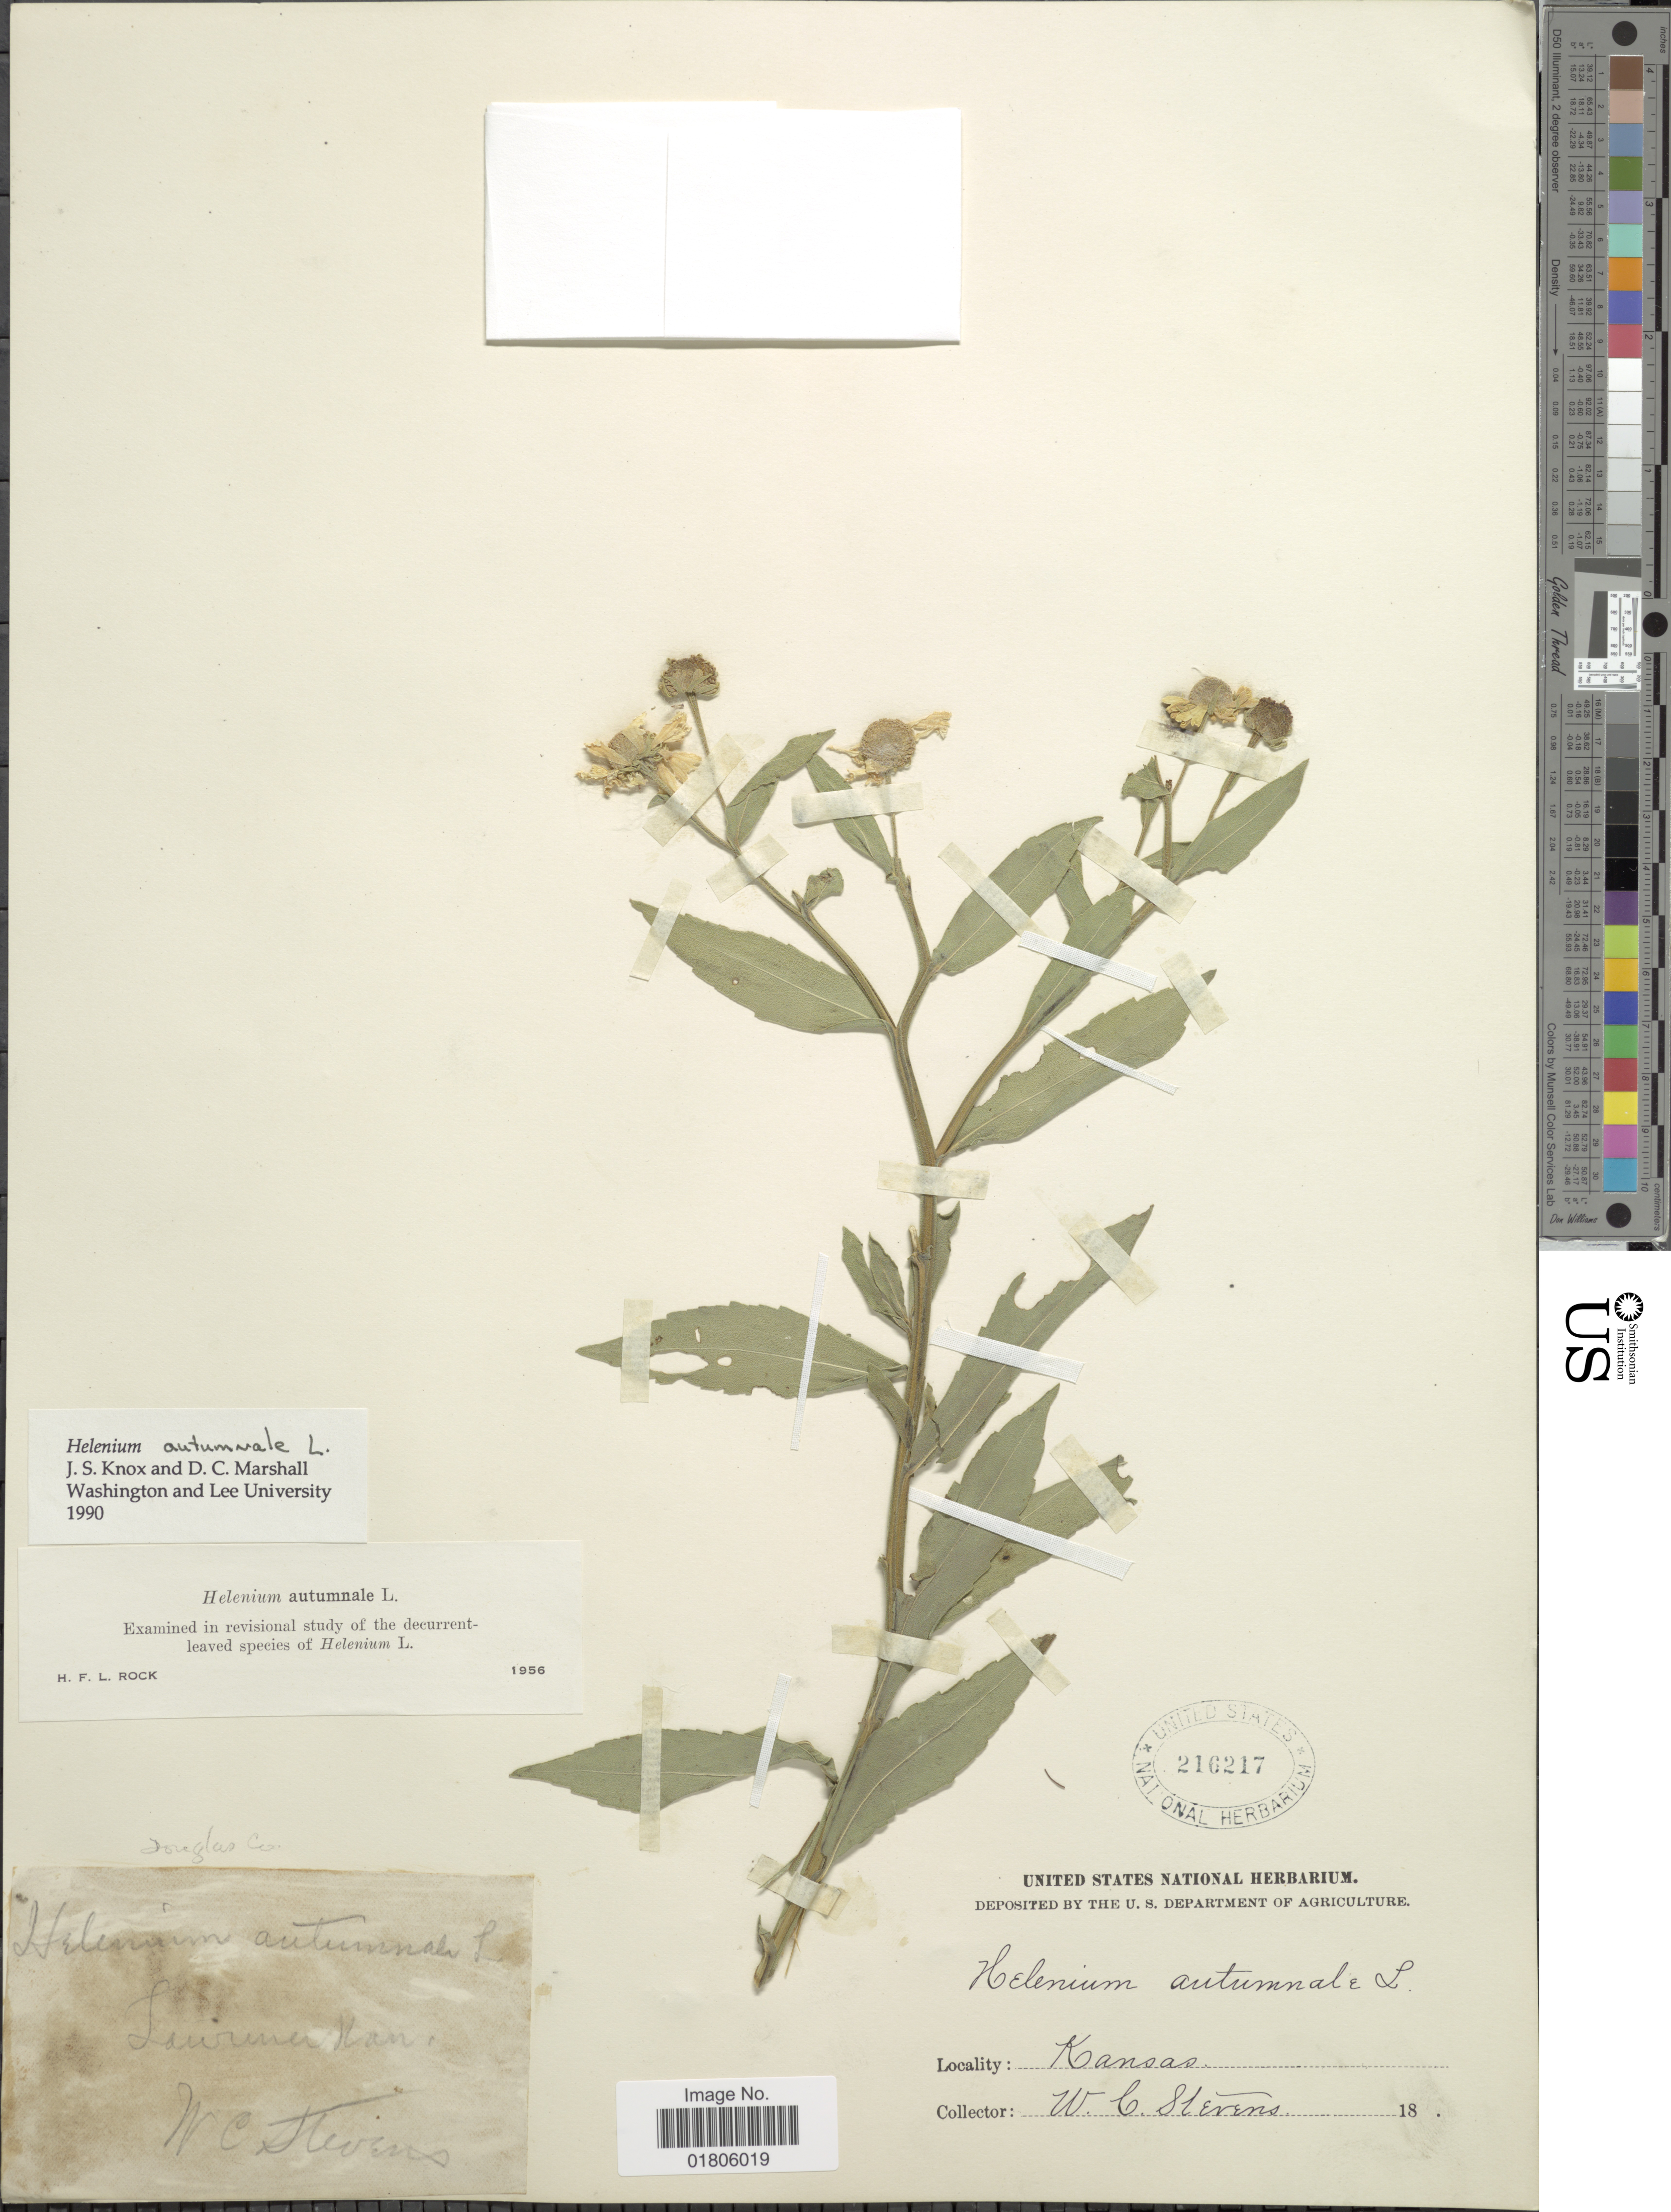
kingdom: Plantae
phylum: Tracheophyta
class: Magnoliopsida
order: Asterales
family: Asteraceae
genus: Helenium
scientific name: Helenium autumnale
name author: L.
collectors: W. C. Stevens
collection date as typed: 18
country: United States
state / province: Kansas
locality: Lawrence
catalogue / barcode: US 216217